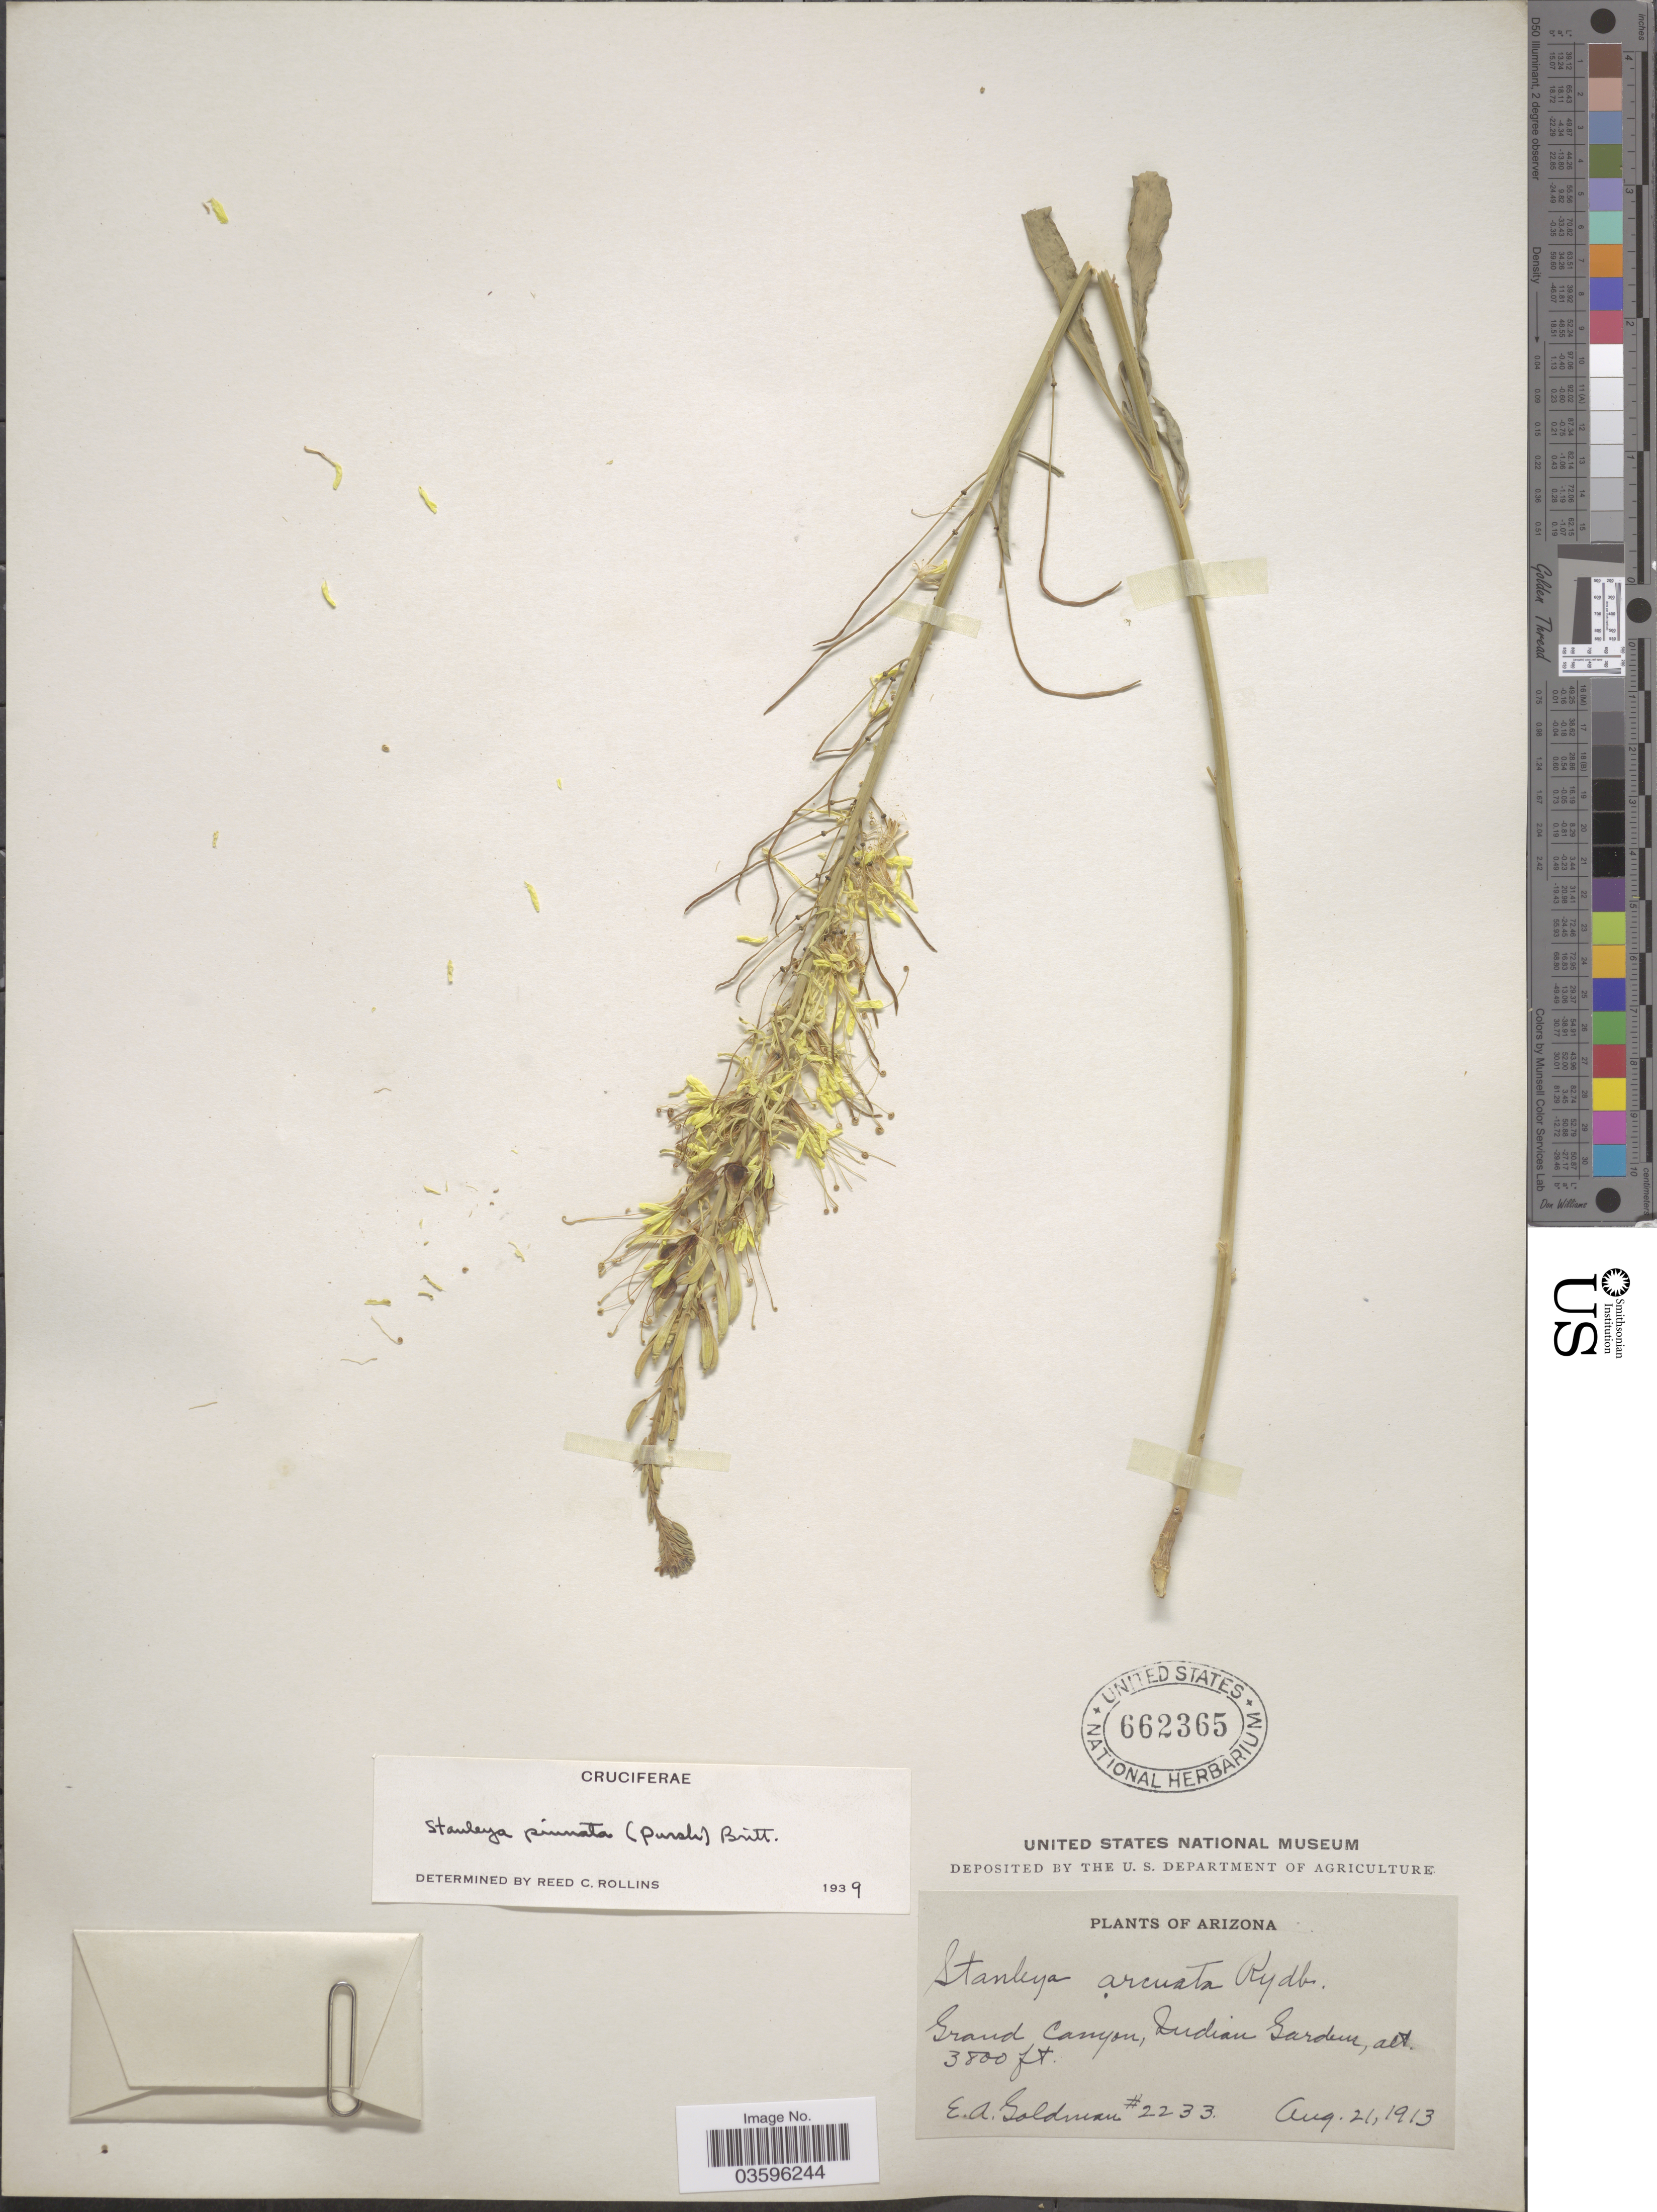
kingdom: Plantae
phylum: Tracheophyta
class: Magnoliopsida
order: Brassicales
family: Brassicaceae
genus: Stanleya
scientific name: Stanleya pinnata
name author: (Pursh) Britton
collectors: E. A. Goldman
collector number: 2233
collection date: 1913-08-21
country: United States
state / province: Arizona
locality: Grand Canyon, Indian Garden.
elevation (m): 1158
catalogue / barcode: US 662365